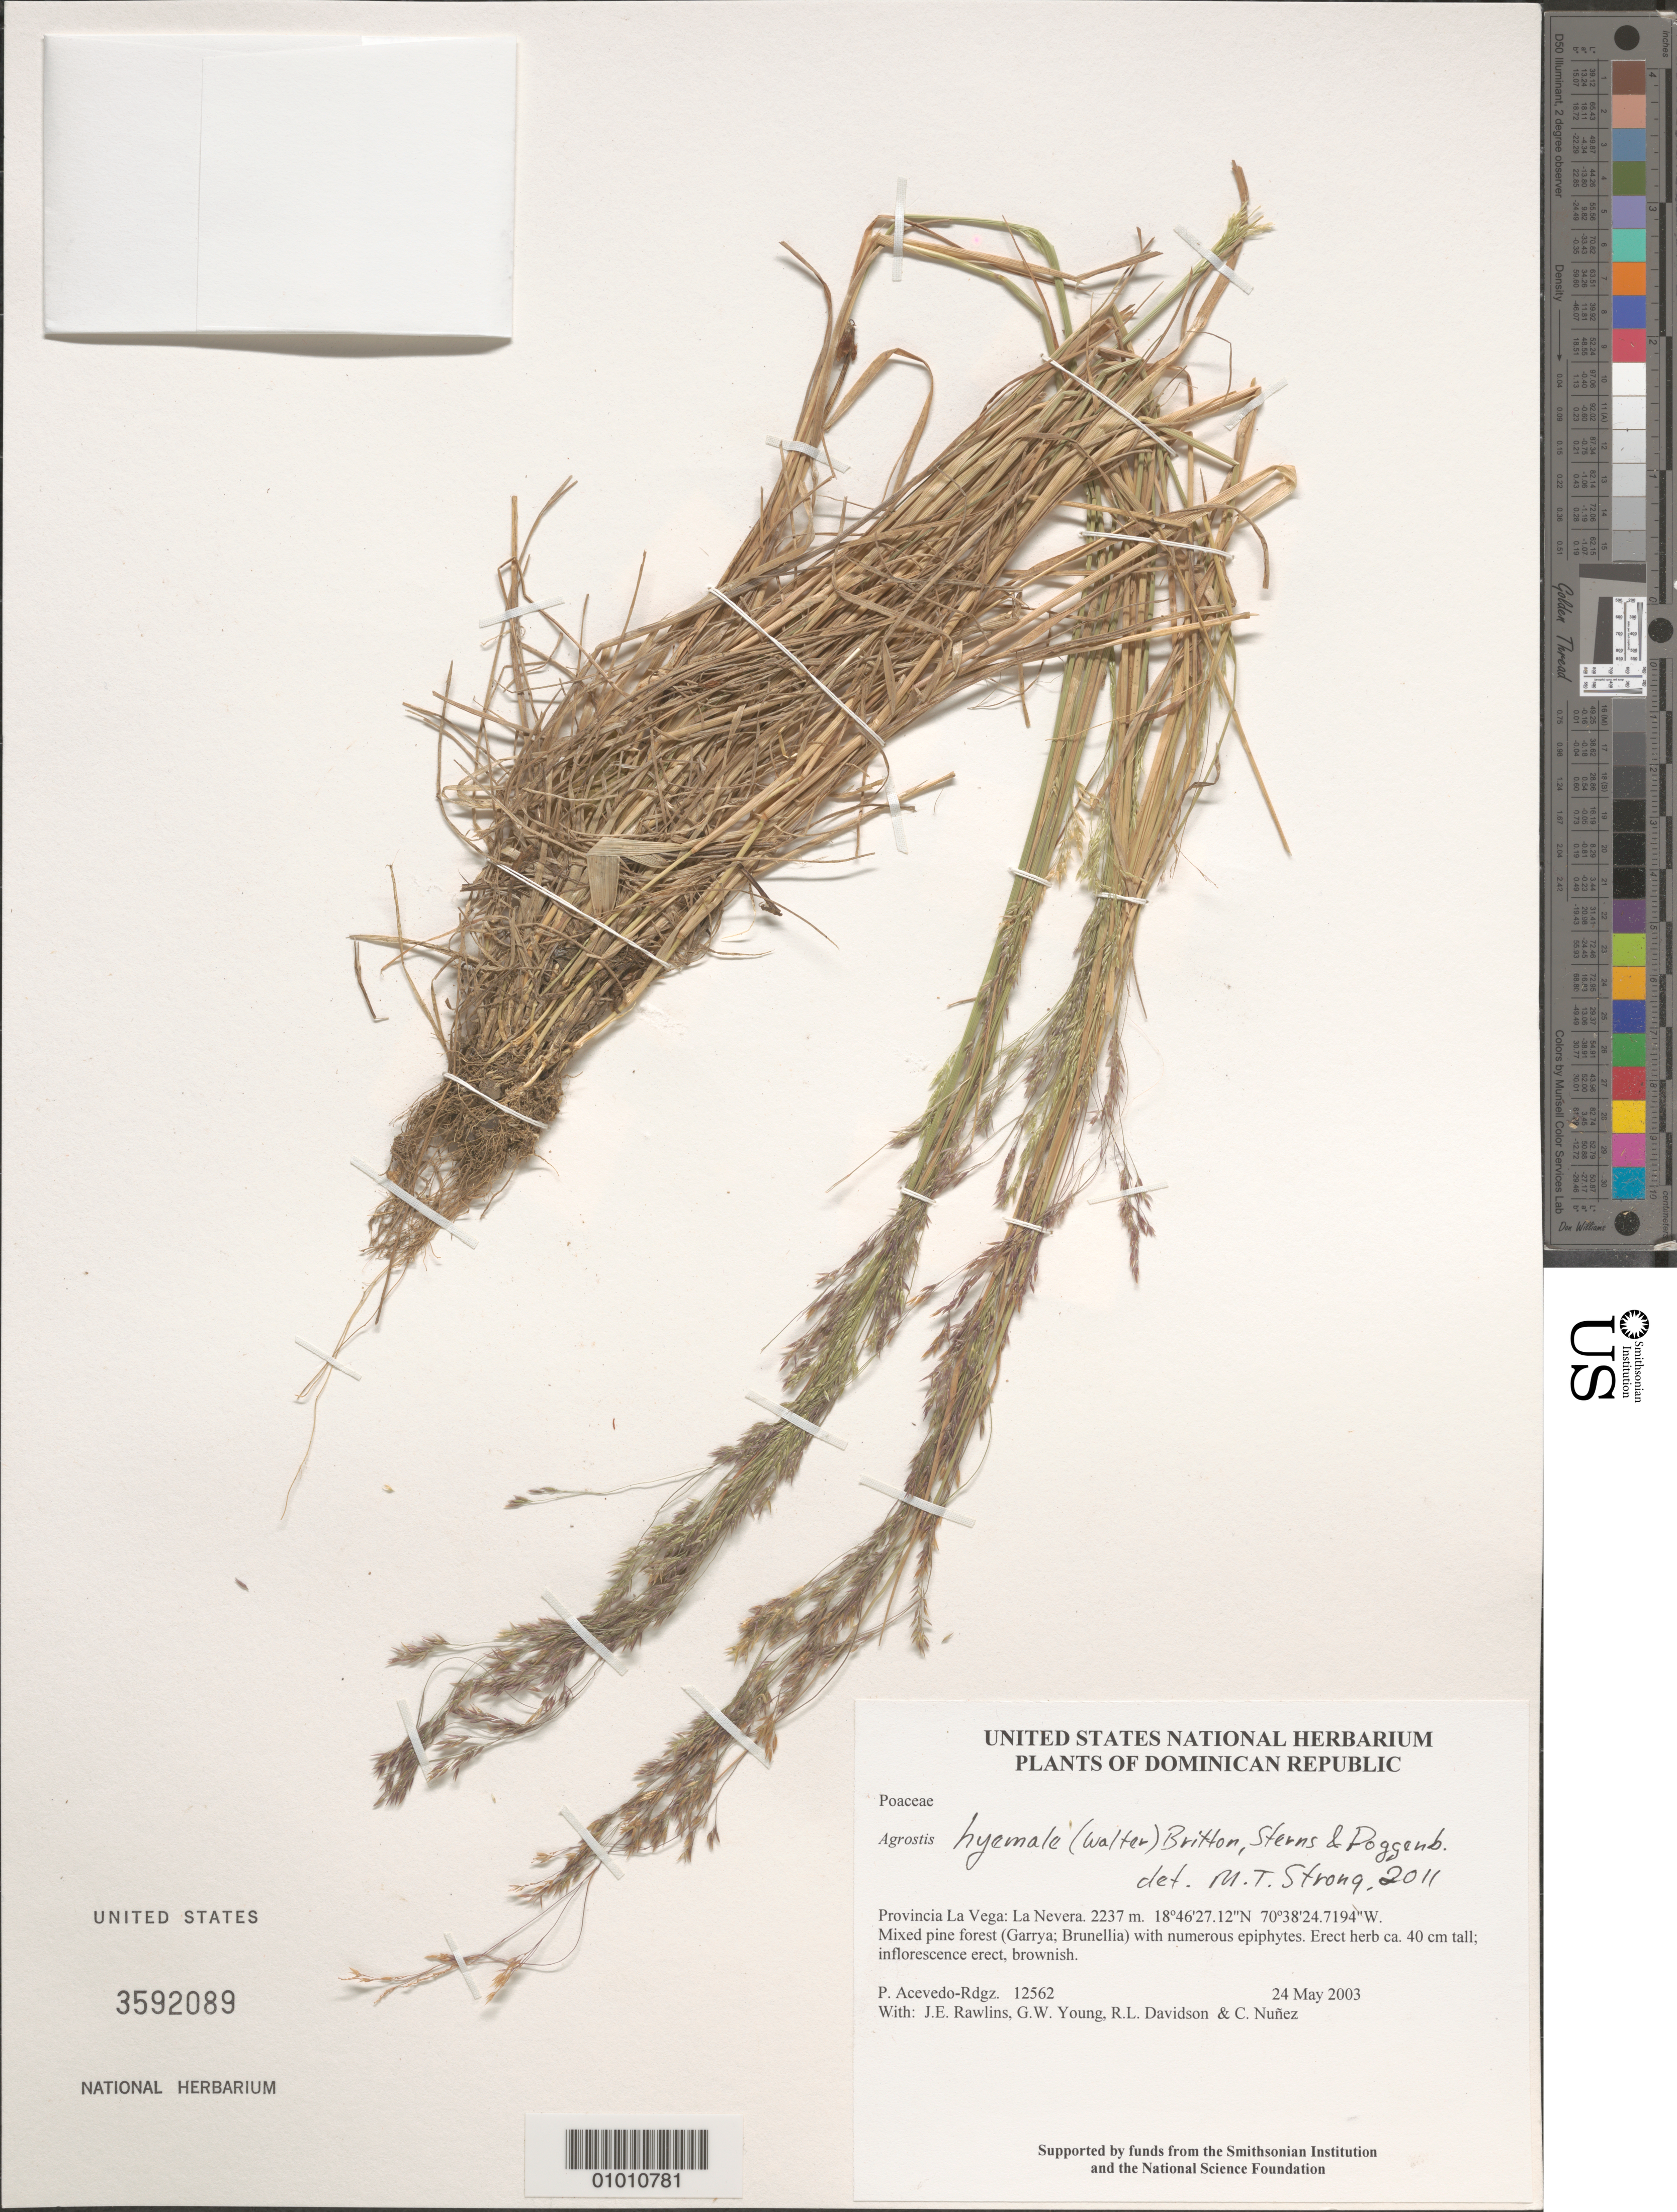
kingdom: Plantae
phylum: Tracheophyta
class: Liliopsida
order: Poales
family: Poaceae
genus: Agrostis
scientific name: Agrostis hyemalis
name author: (Walter) Britton et al.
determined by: Strong, M. T., (US), Smithsonian Institution - National Museum of Natural History (UNITED STATES)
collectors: P. Acevedo-Rodr., J. Rawlins, G. Young, R. Davidson & C. Nunez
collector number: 12562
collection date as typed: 24 May 2003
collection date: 2003-05-24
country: Dominican Republic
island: Hispaniola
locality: Provincia La Vega: La Nevera.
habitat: Mixed pine forest (Garrya; Brunellia) with numerous epiphytes.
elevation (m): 2237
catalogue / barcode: US 3592089